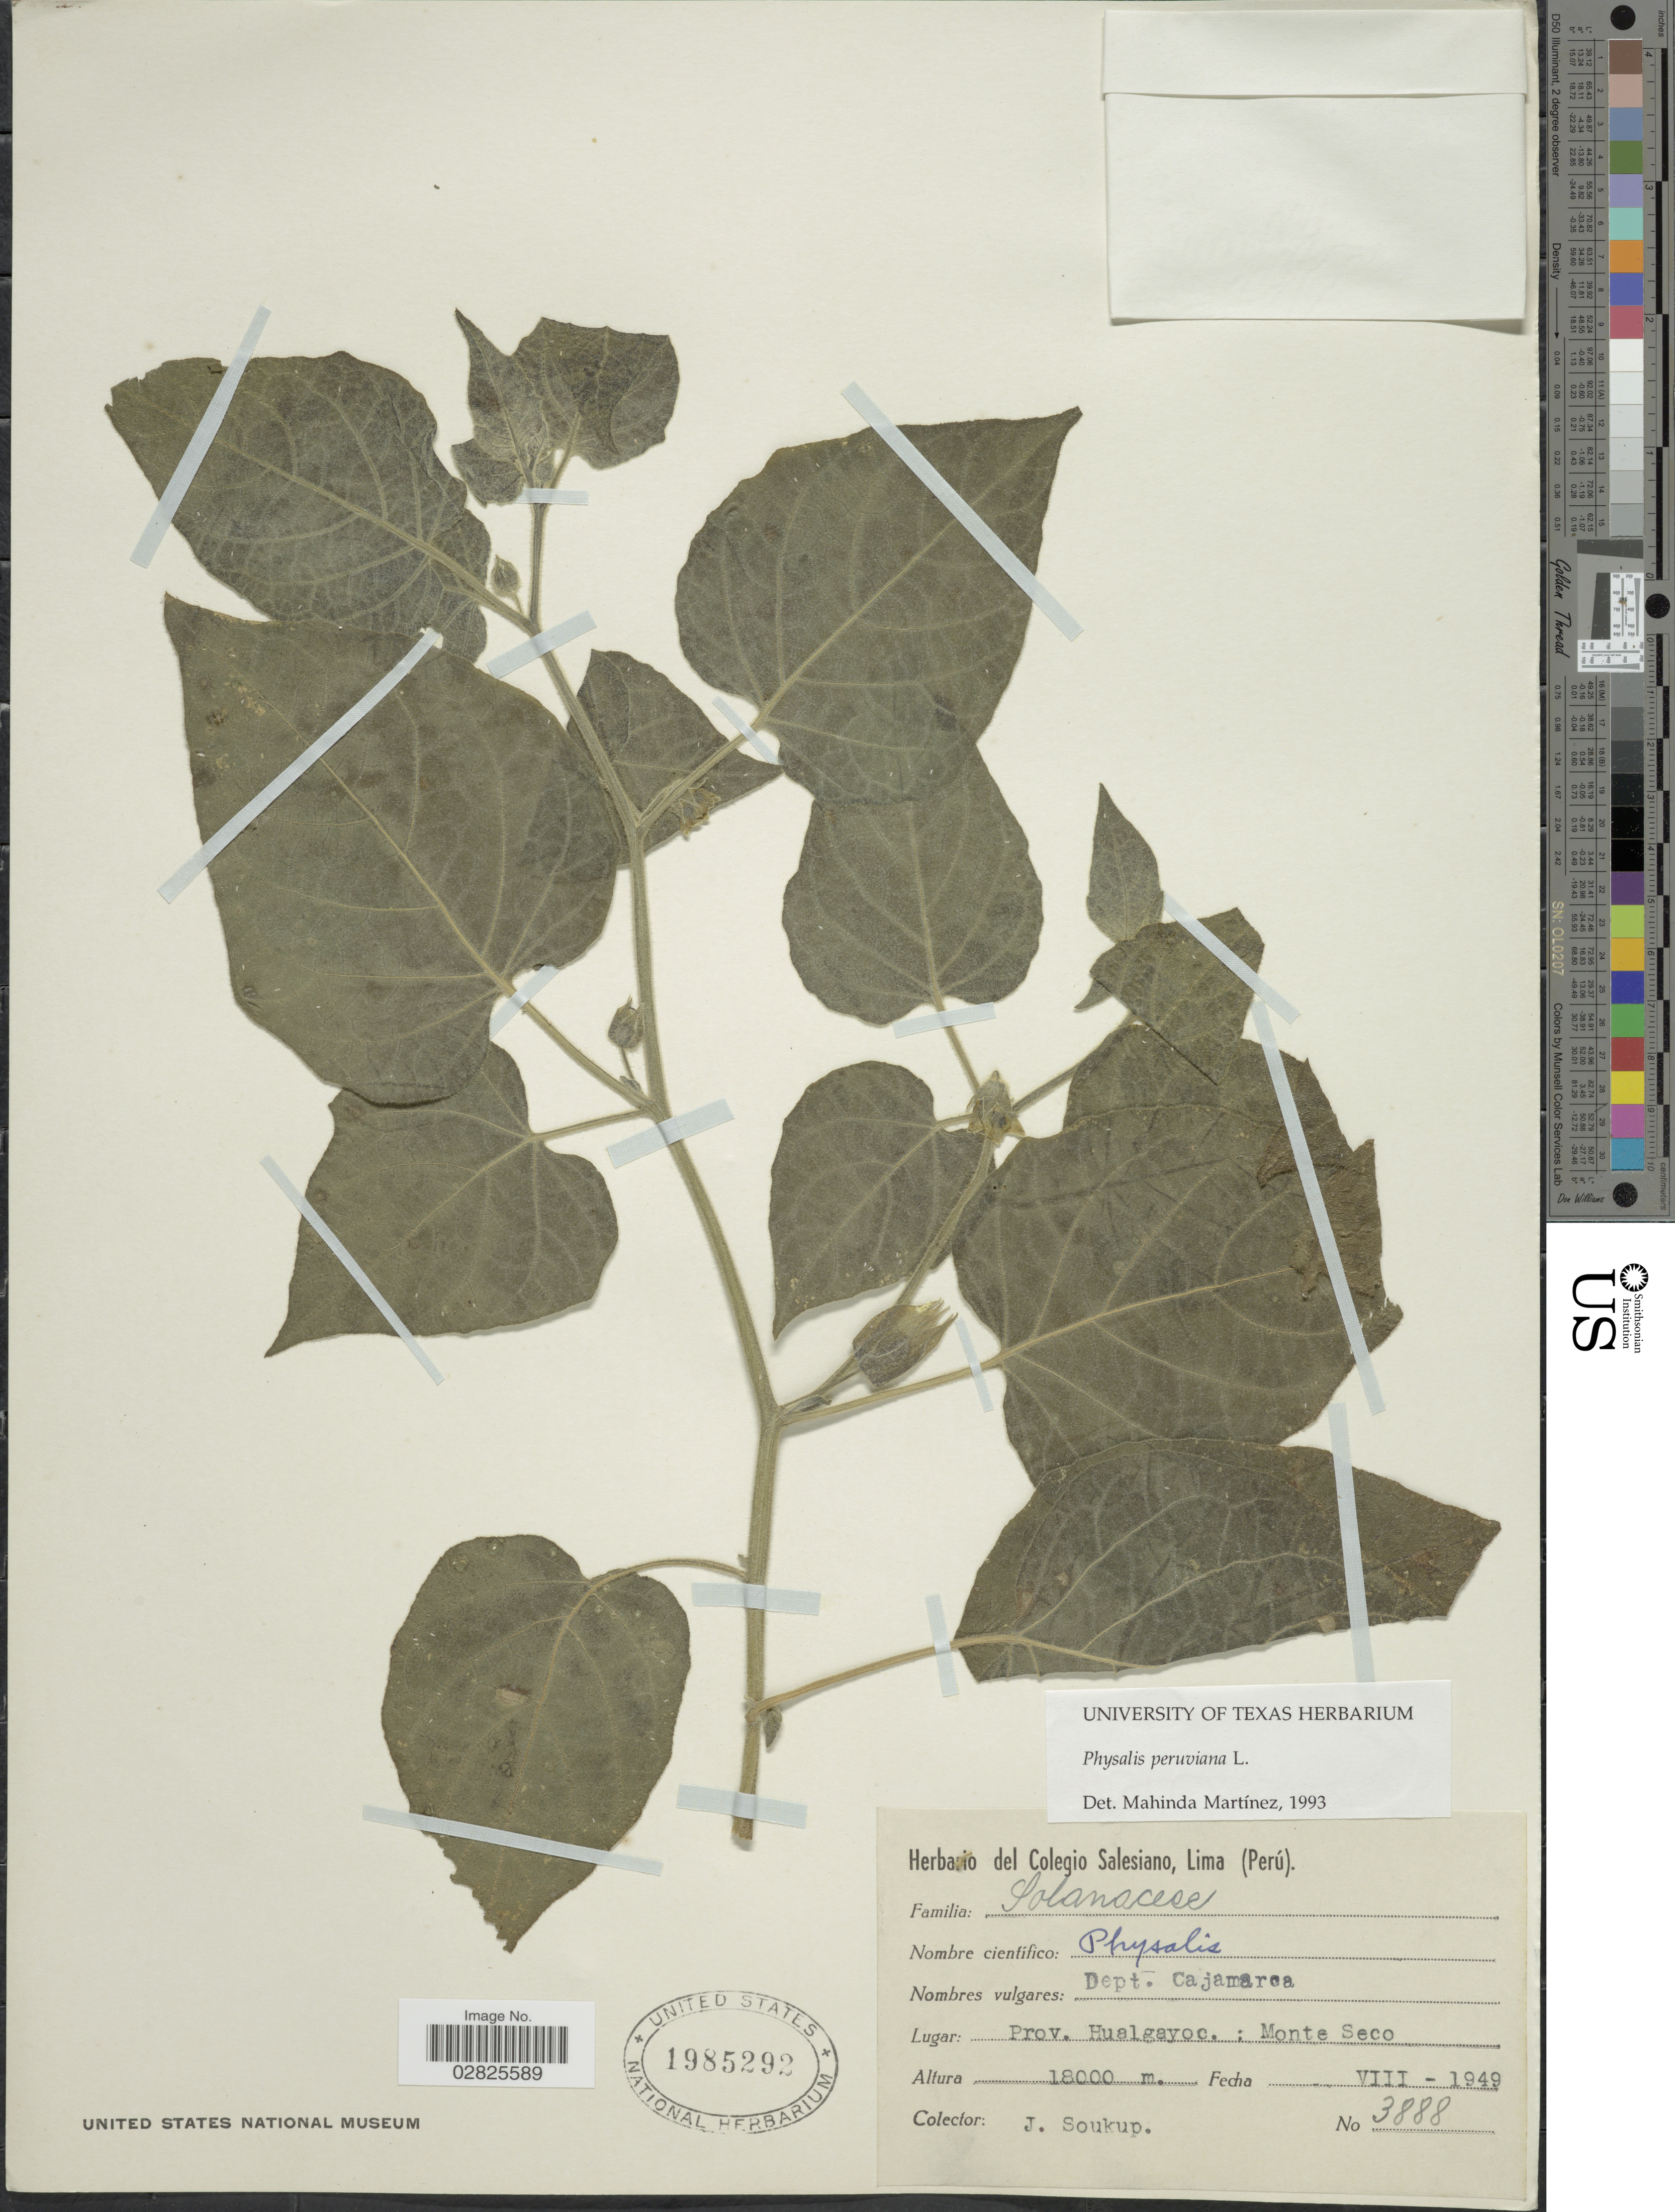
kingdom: Plantae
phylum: Tracheophyta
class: Magnoliopsida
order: Solanales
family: Solanaceae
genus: Physalis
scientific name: Physalis peruviana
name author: L.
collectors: J. Soukup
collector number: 3888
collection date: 1949-08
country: Peru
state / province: Cajamarca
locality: Dept. Cajamarca. Prov. Hualgayoc. : Monte Seco.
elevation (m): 18000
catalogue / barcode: US 1985292